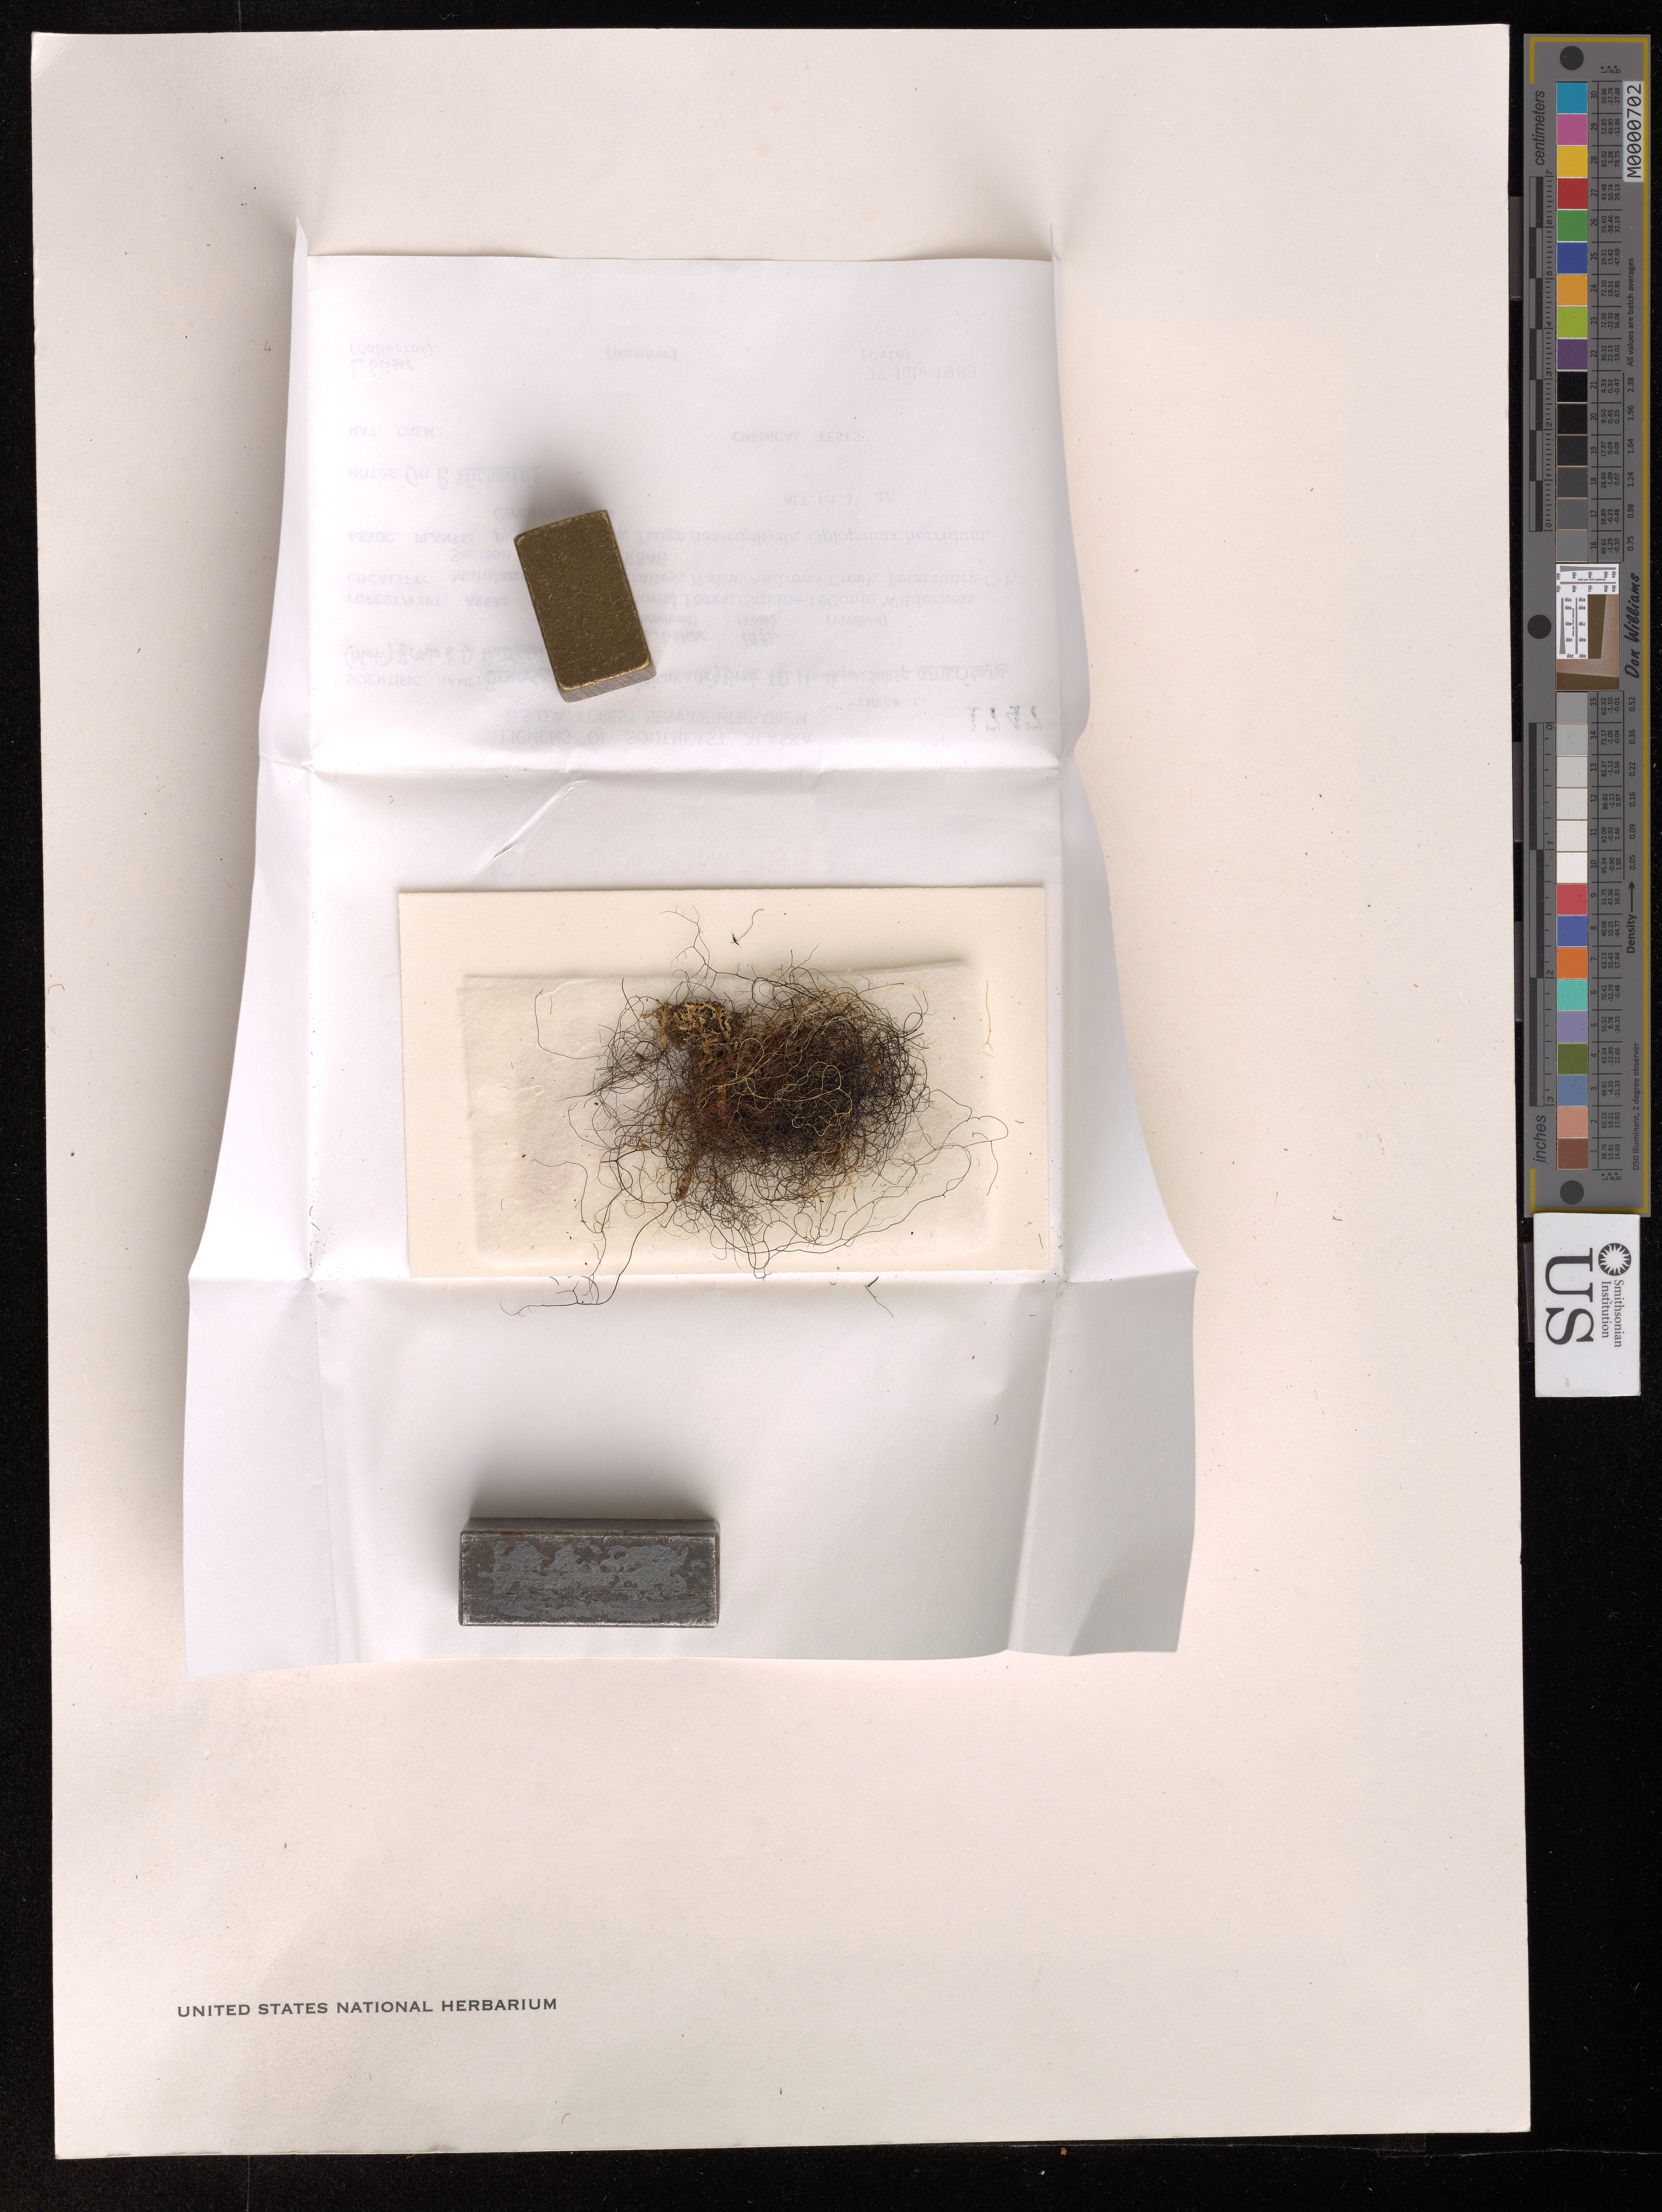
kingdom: Fungi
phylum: Ascomycota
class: Lecanoromycetes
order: Lecanorales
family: Parmeliaceae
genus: Bryoria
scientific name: Bryoria trichodes subsp. americana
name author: (Motyka) Brodo & D. Hawksw.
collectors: L. Geiser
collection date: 1989-07-27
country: United States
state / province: Alaska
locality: Tongass National Forest, Stikine-Leconte Wilderness, Mainland, Stikine R. valley, N side Andrews Creek, Petersburg C-1. Section 20NE, T60S, R84E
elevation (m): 46